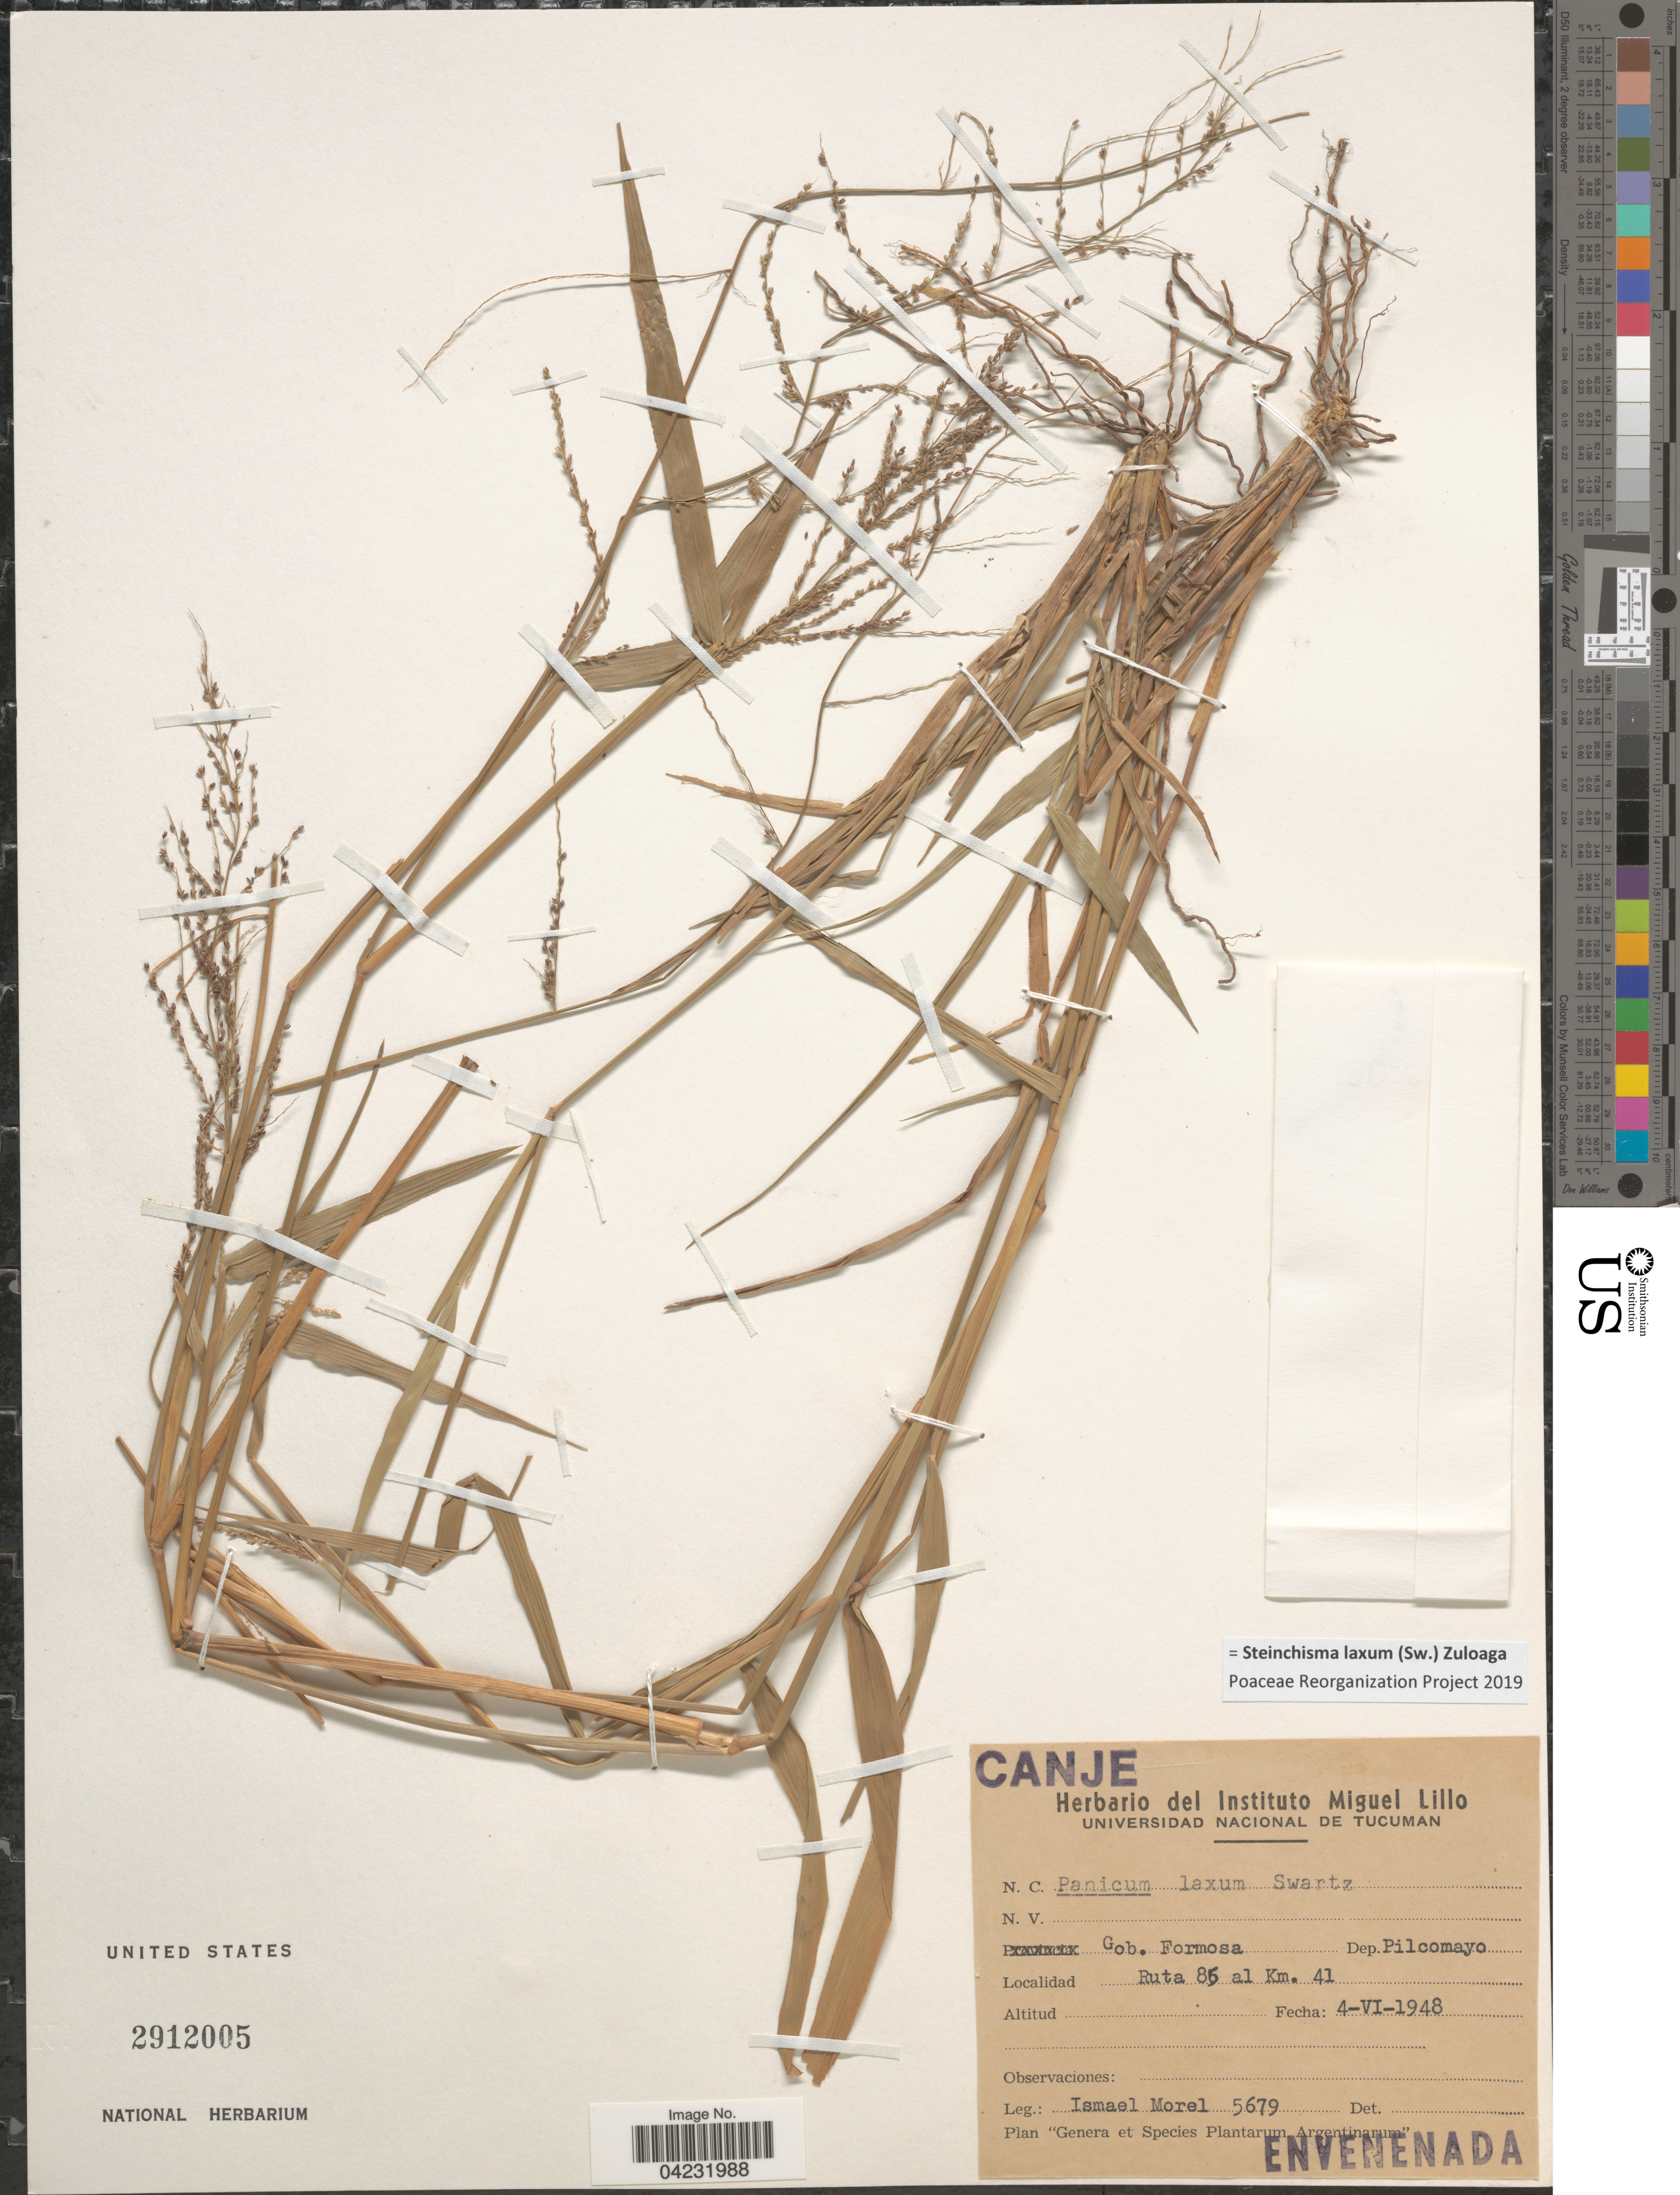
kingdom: Plantae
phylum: Tracheophyta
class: Liliopsida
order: Poales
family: Poaceae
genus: Steinchisma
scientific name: Steinchisma laxum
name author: (Sw.) Zuloaga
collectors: I. Morel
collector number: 5679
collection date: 1948-06-04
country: Argentina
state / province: Formosa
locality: Gob. Formosa. Dep. Pilcomayo. Ruta 85 al Km. 41.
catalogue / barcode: US 2912005